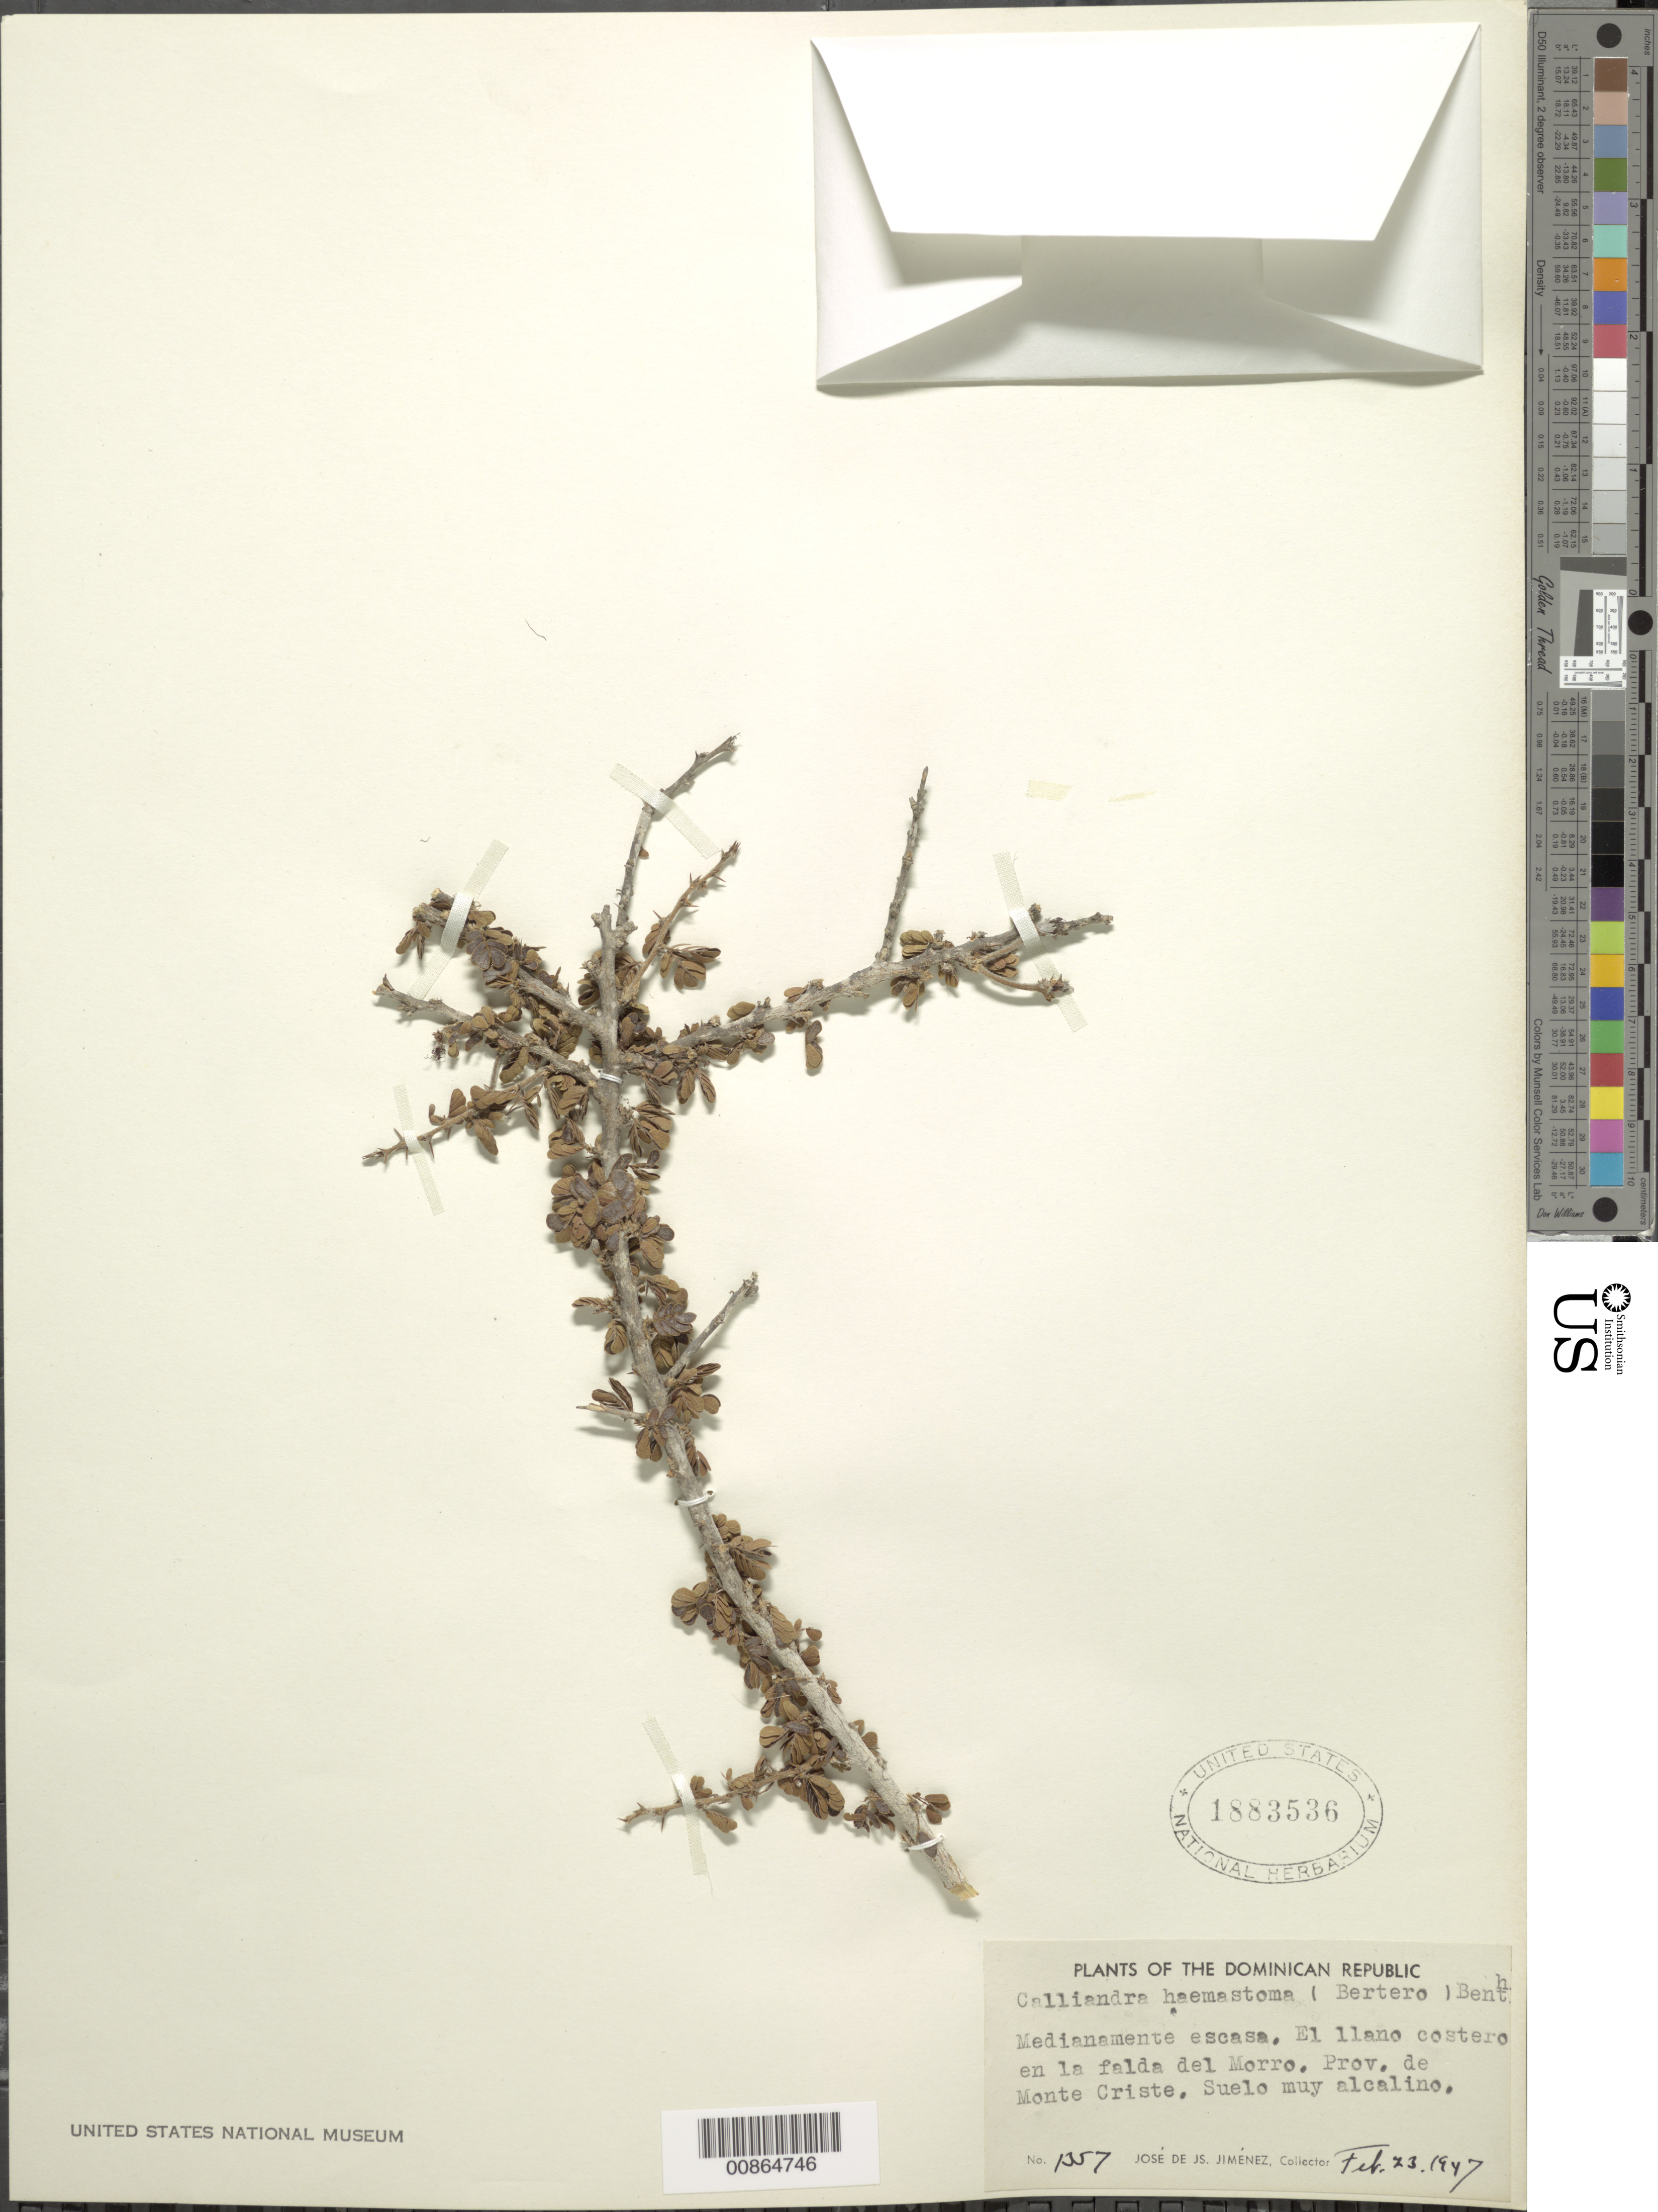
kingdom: Plantae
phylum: Tracheophyta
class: Magnoliopsida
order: Fabales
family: Fabaceae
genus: Calliandra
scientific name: Calliandra haematostoma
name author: (DC.) Urb.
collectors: J. J. Jiménez Almonte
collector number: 1357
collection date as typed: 23 Feb 1947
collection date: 1947-02-23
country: Dominican Republic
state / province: Monte Cristi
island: Hispaniola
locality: El Llano Costero, en la falda del Morro.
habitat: Suelo muy alcalino.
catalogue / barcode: US 1883536